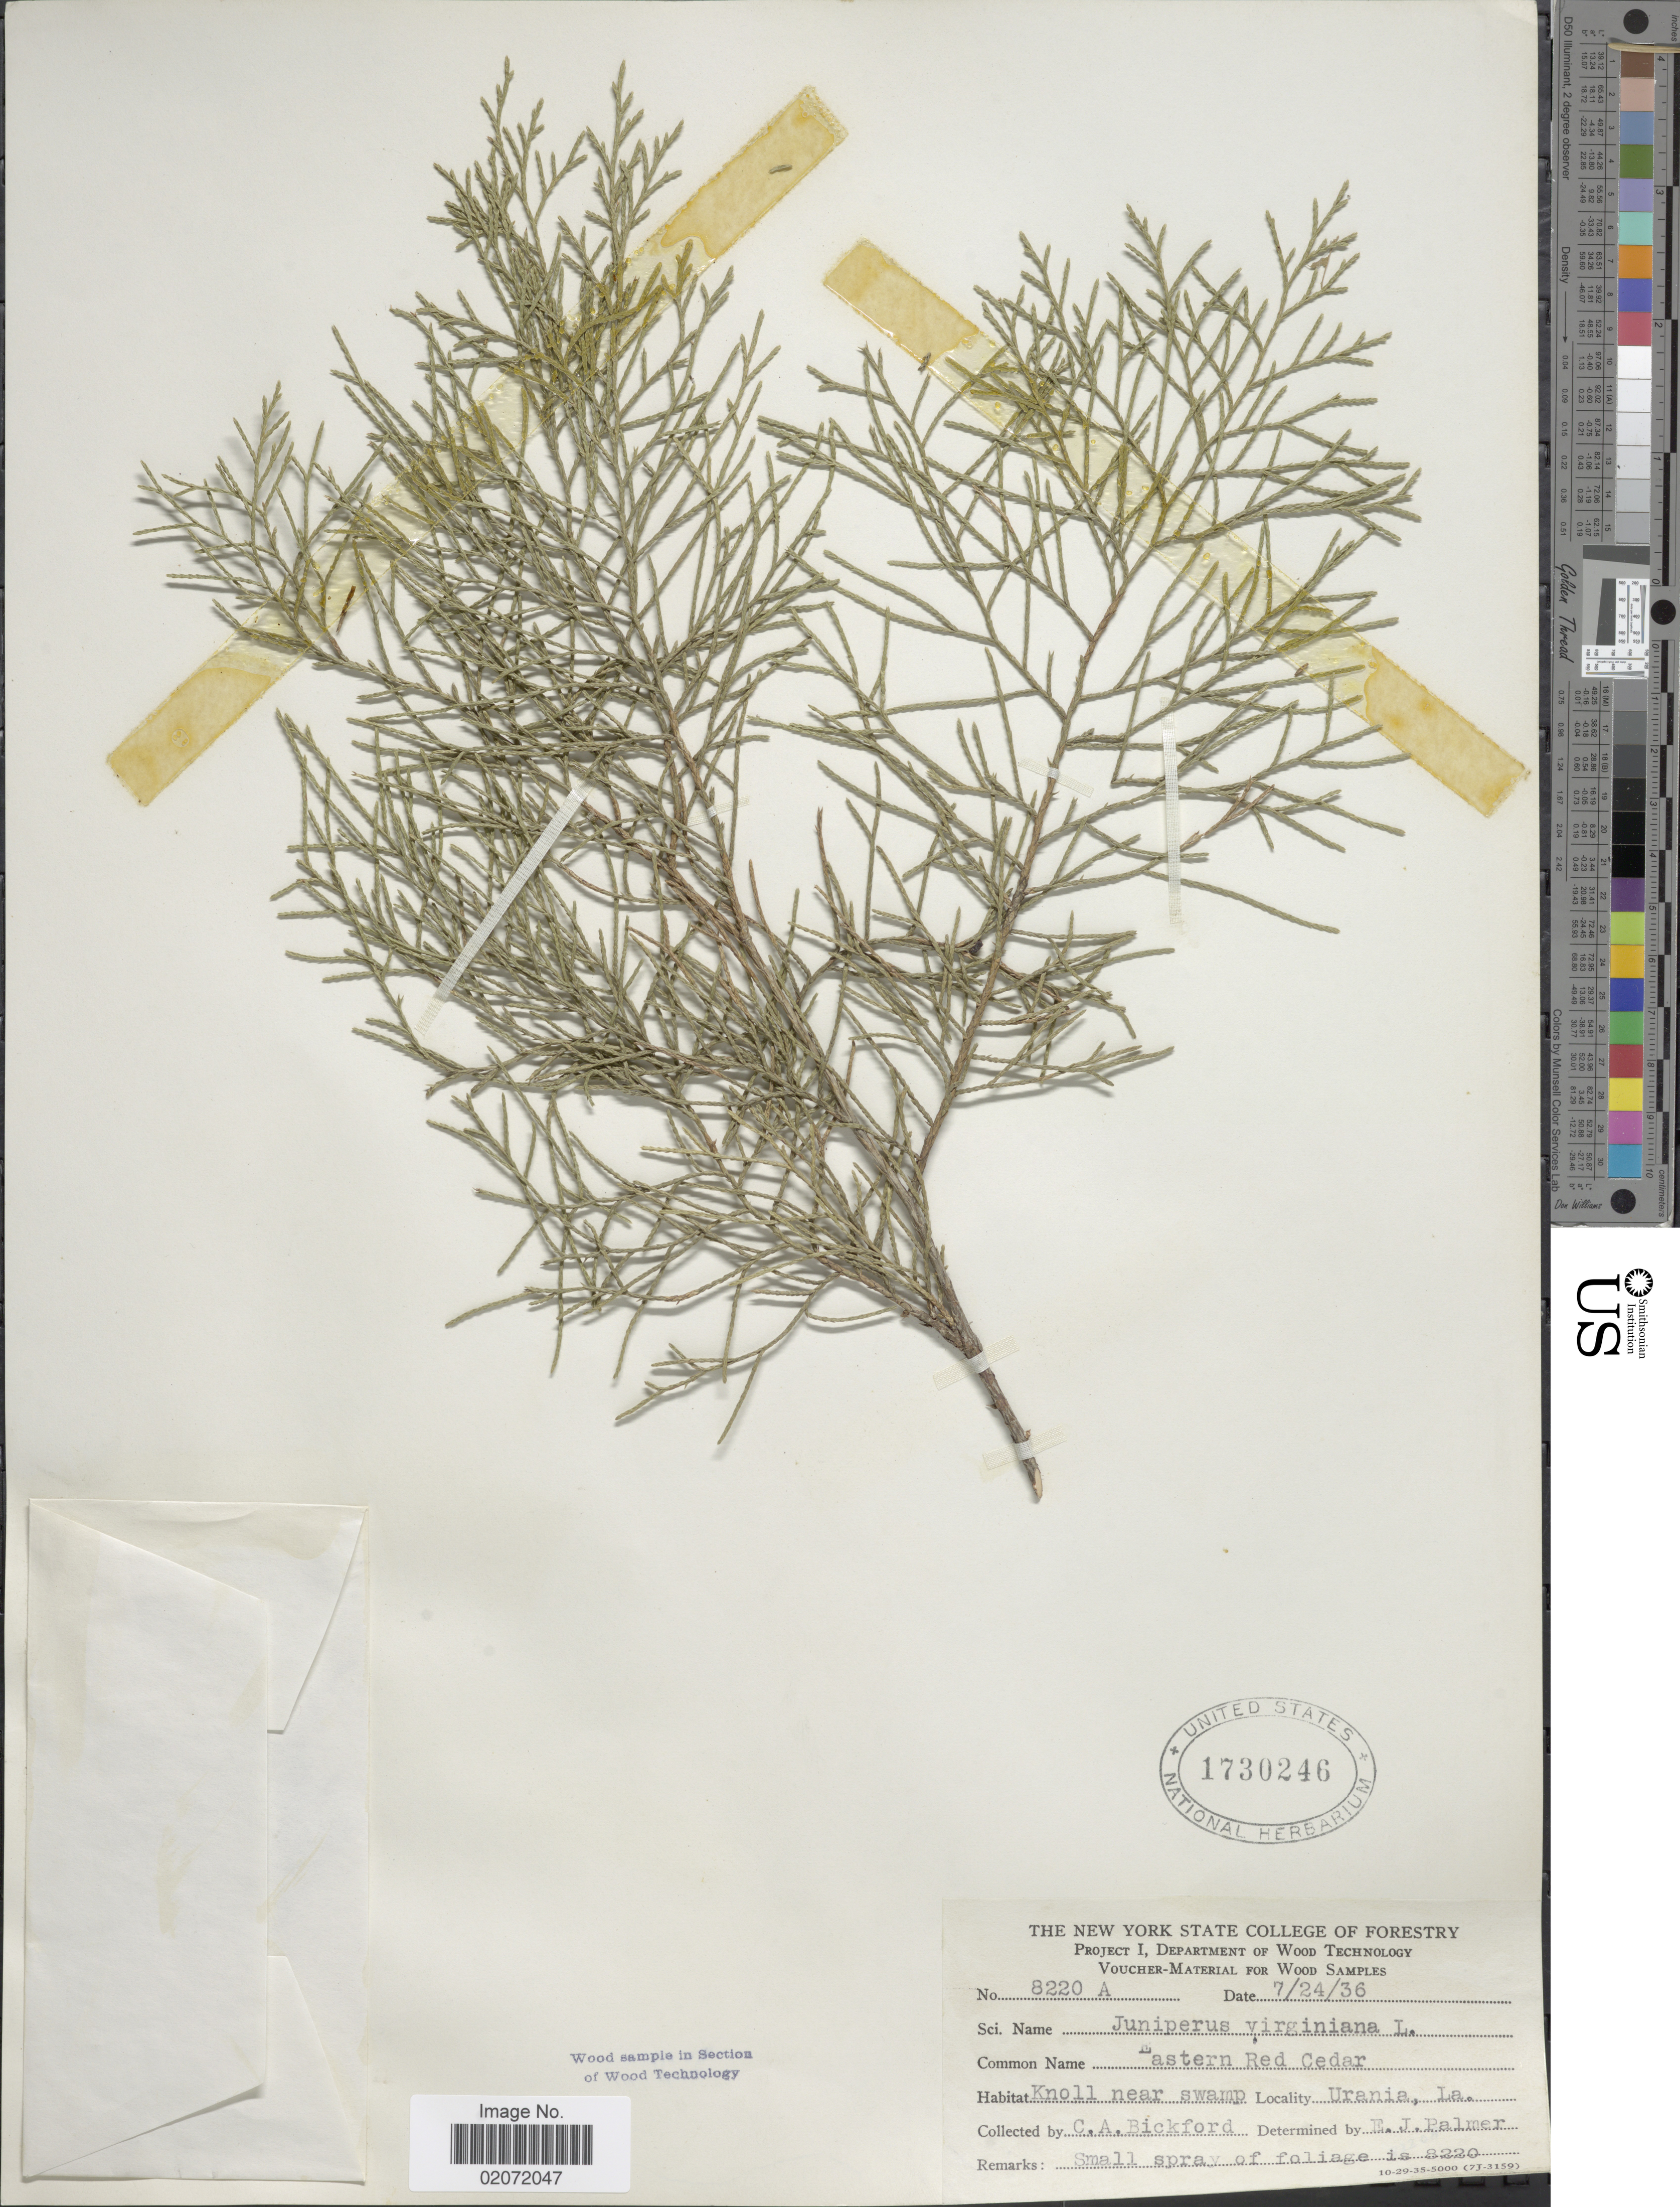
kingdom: Plantae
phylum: Tracheophyta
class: Pinopsida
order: Pinales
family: Cupressaceae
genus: Juniperus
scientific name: Juniperus virginiana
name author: L.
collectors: C. Bickford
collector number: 8220A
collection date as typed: Transcribed d/m/y: 24/7/36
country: United States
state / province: Louisiana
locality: Eastern red Cedar, Knoll near swamp, Urania, La.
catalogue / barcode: US 1730246